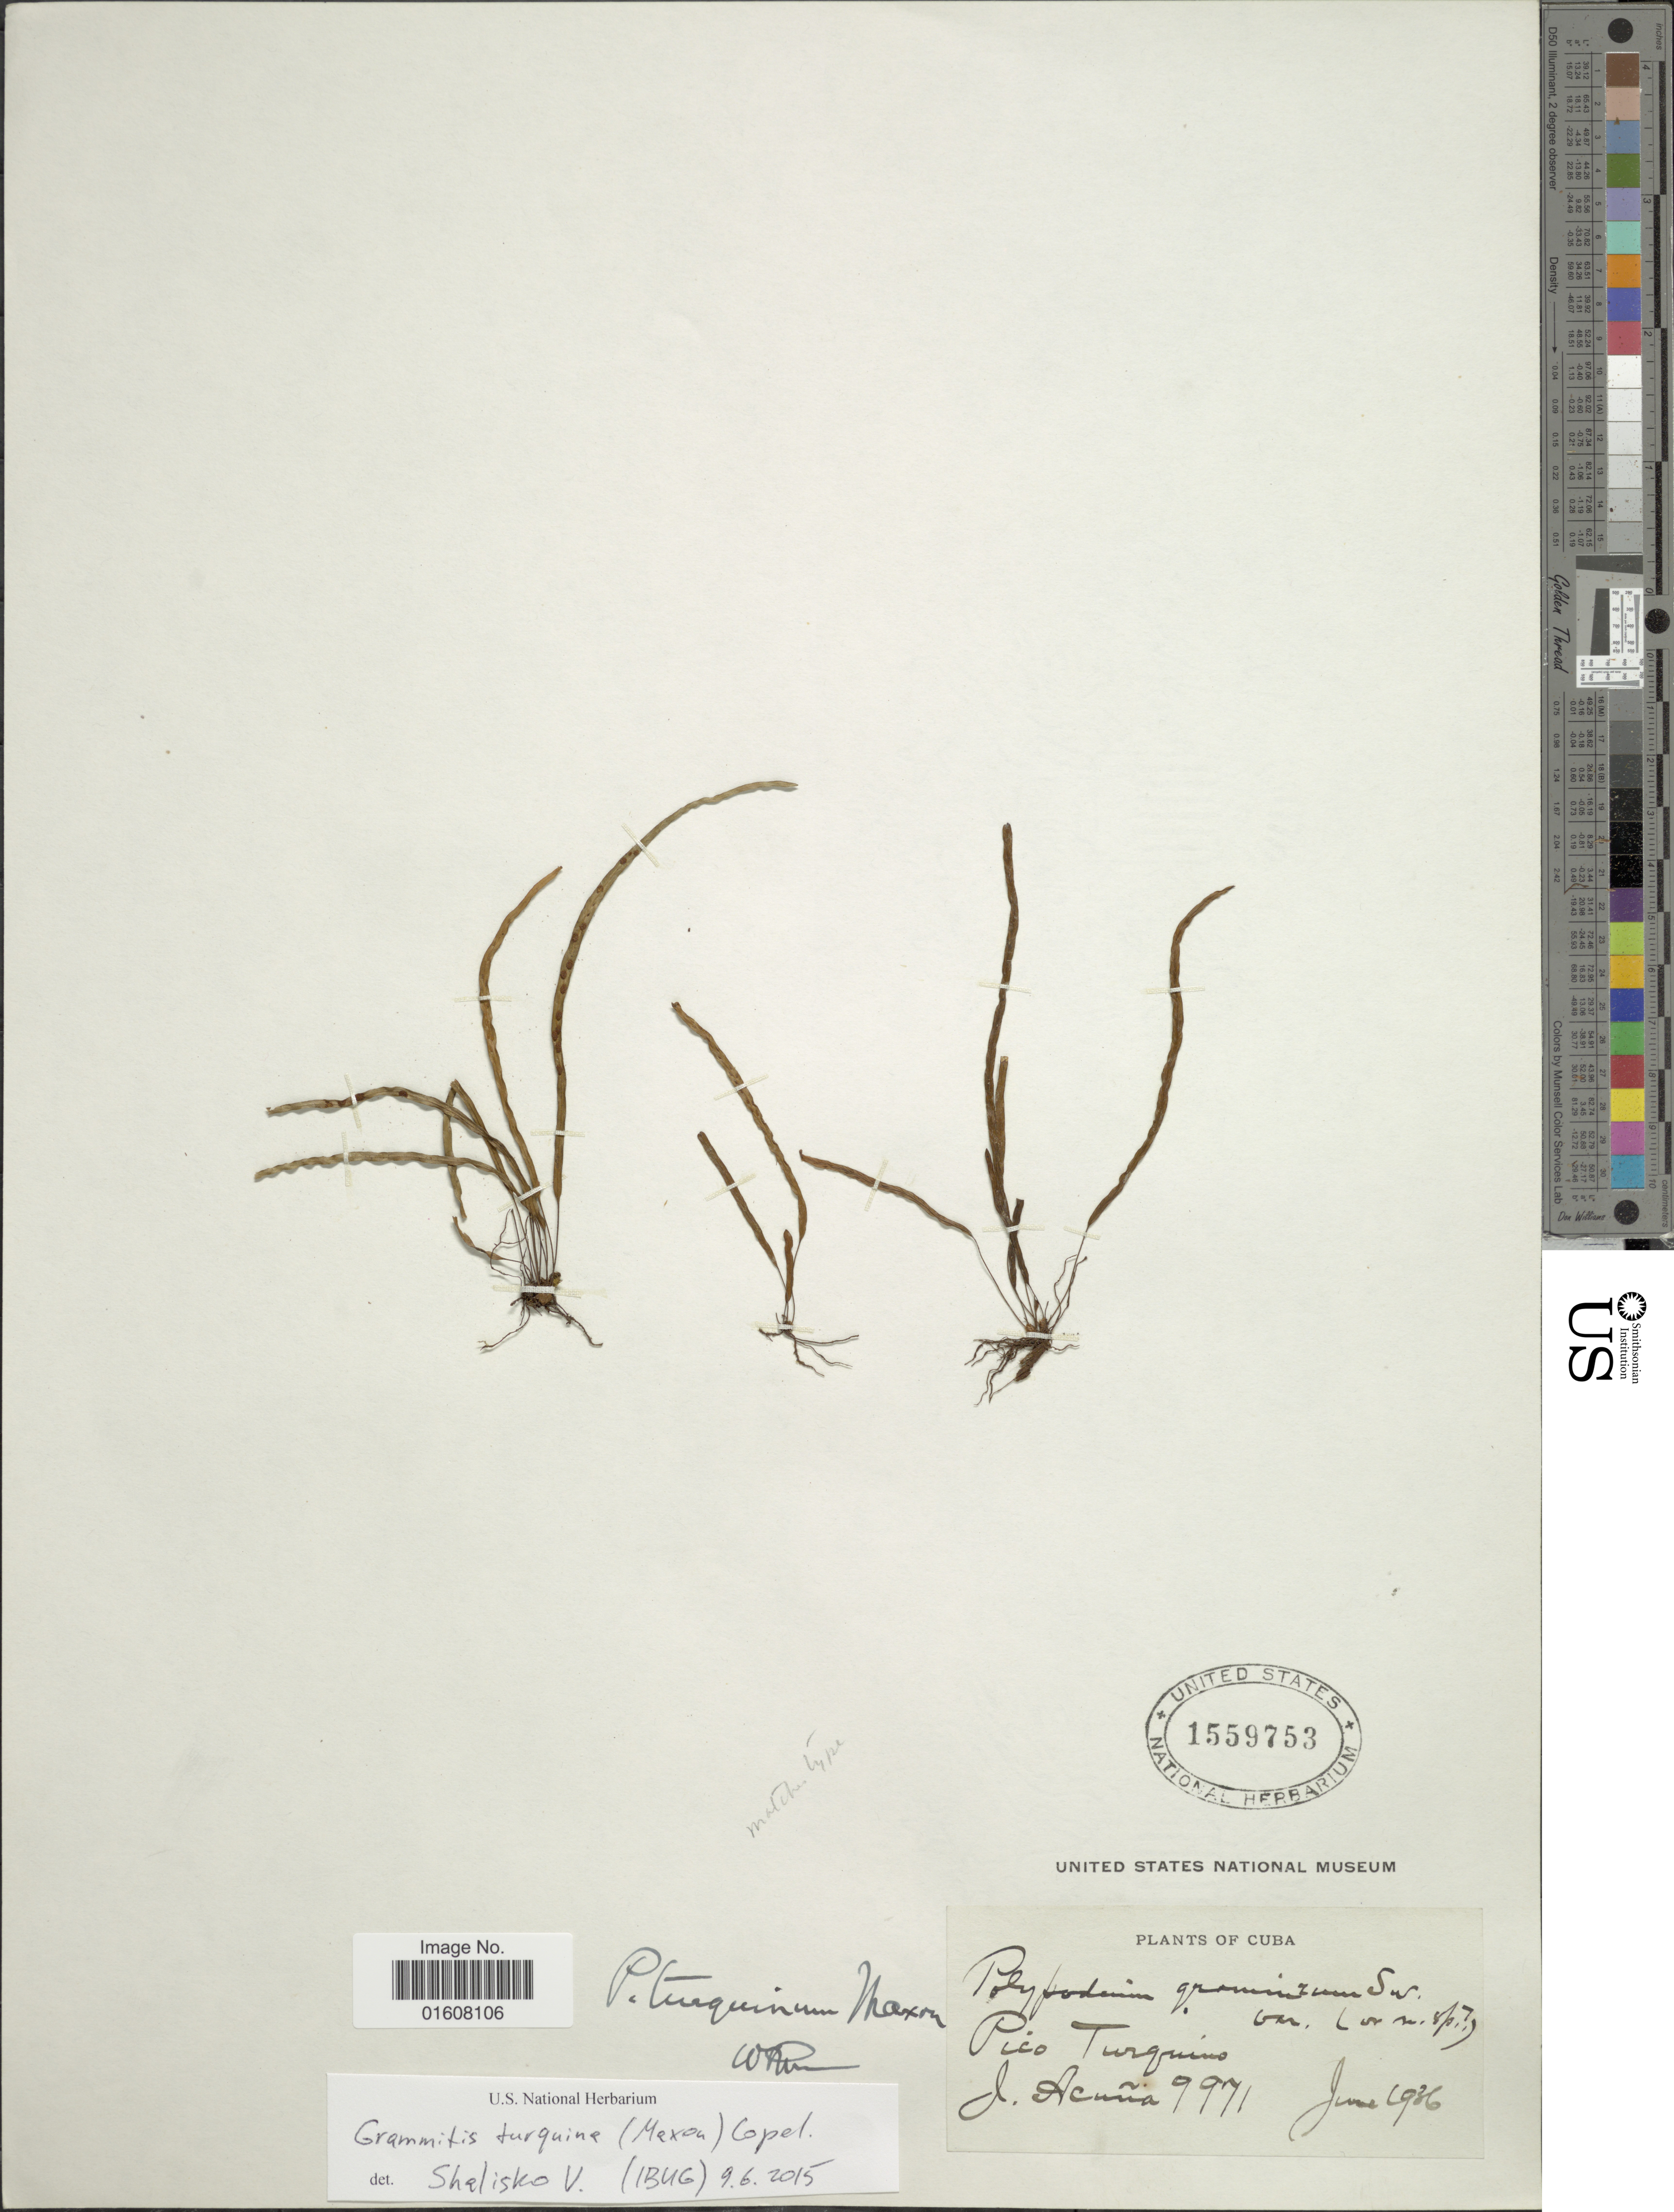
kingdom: Plantae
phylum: Tracheophyta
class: Polypodiopsida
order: Polypodiales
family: Polypodiaceae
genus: Grammitis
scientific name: Grammitis turquina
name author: (Maxon) Copel.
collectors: J. Acuña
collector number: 9971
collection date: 1936-06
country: Cuba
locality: Pico Turquino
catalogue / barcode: US 1559753